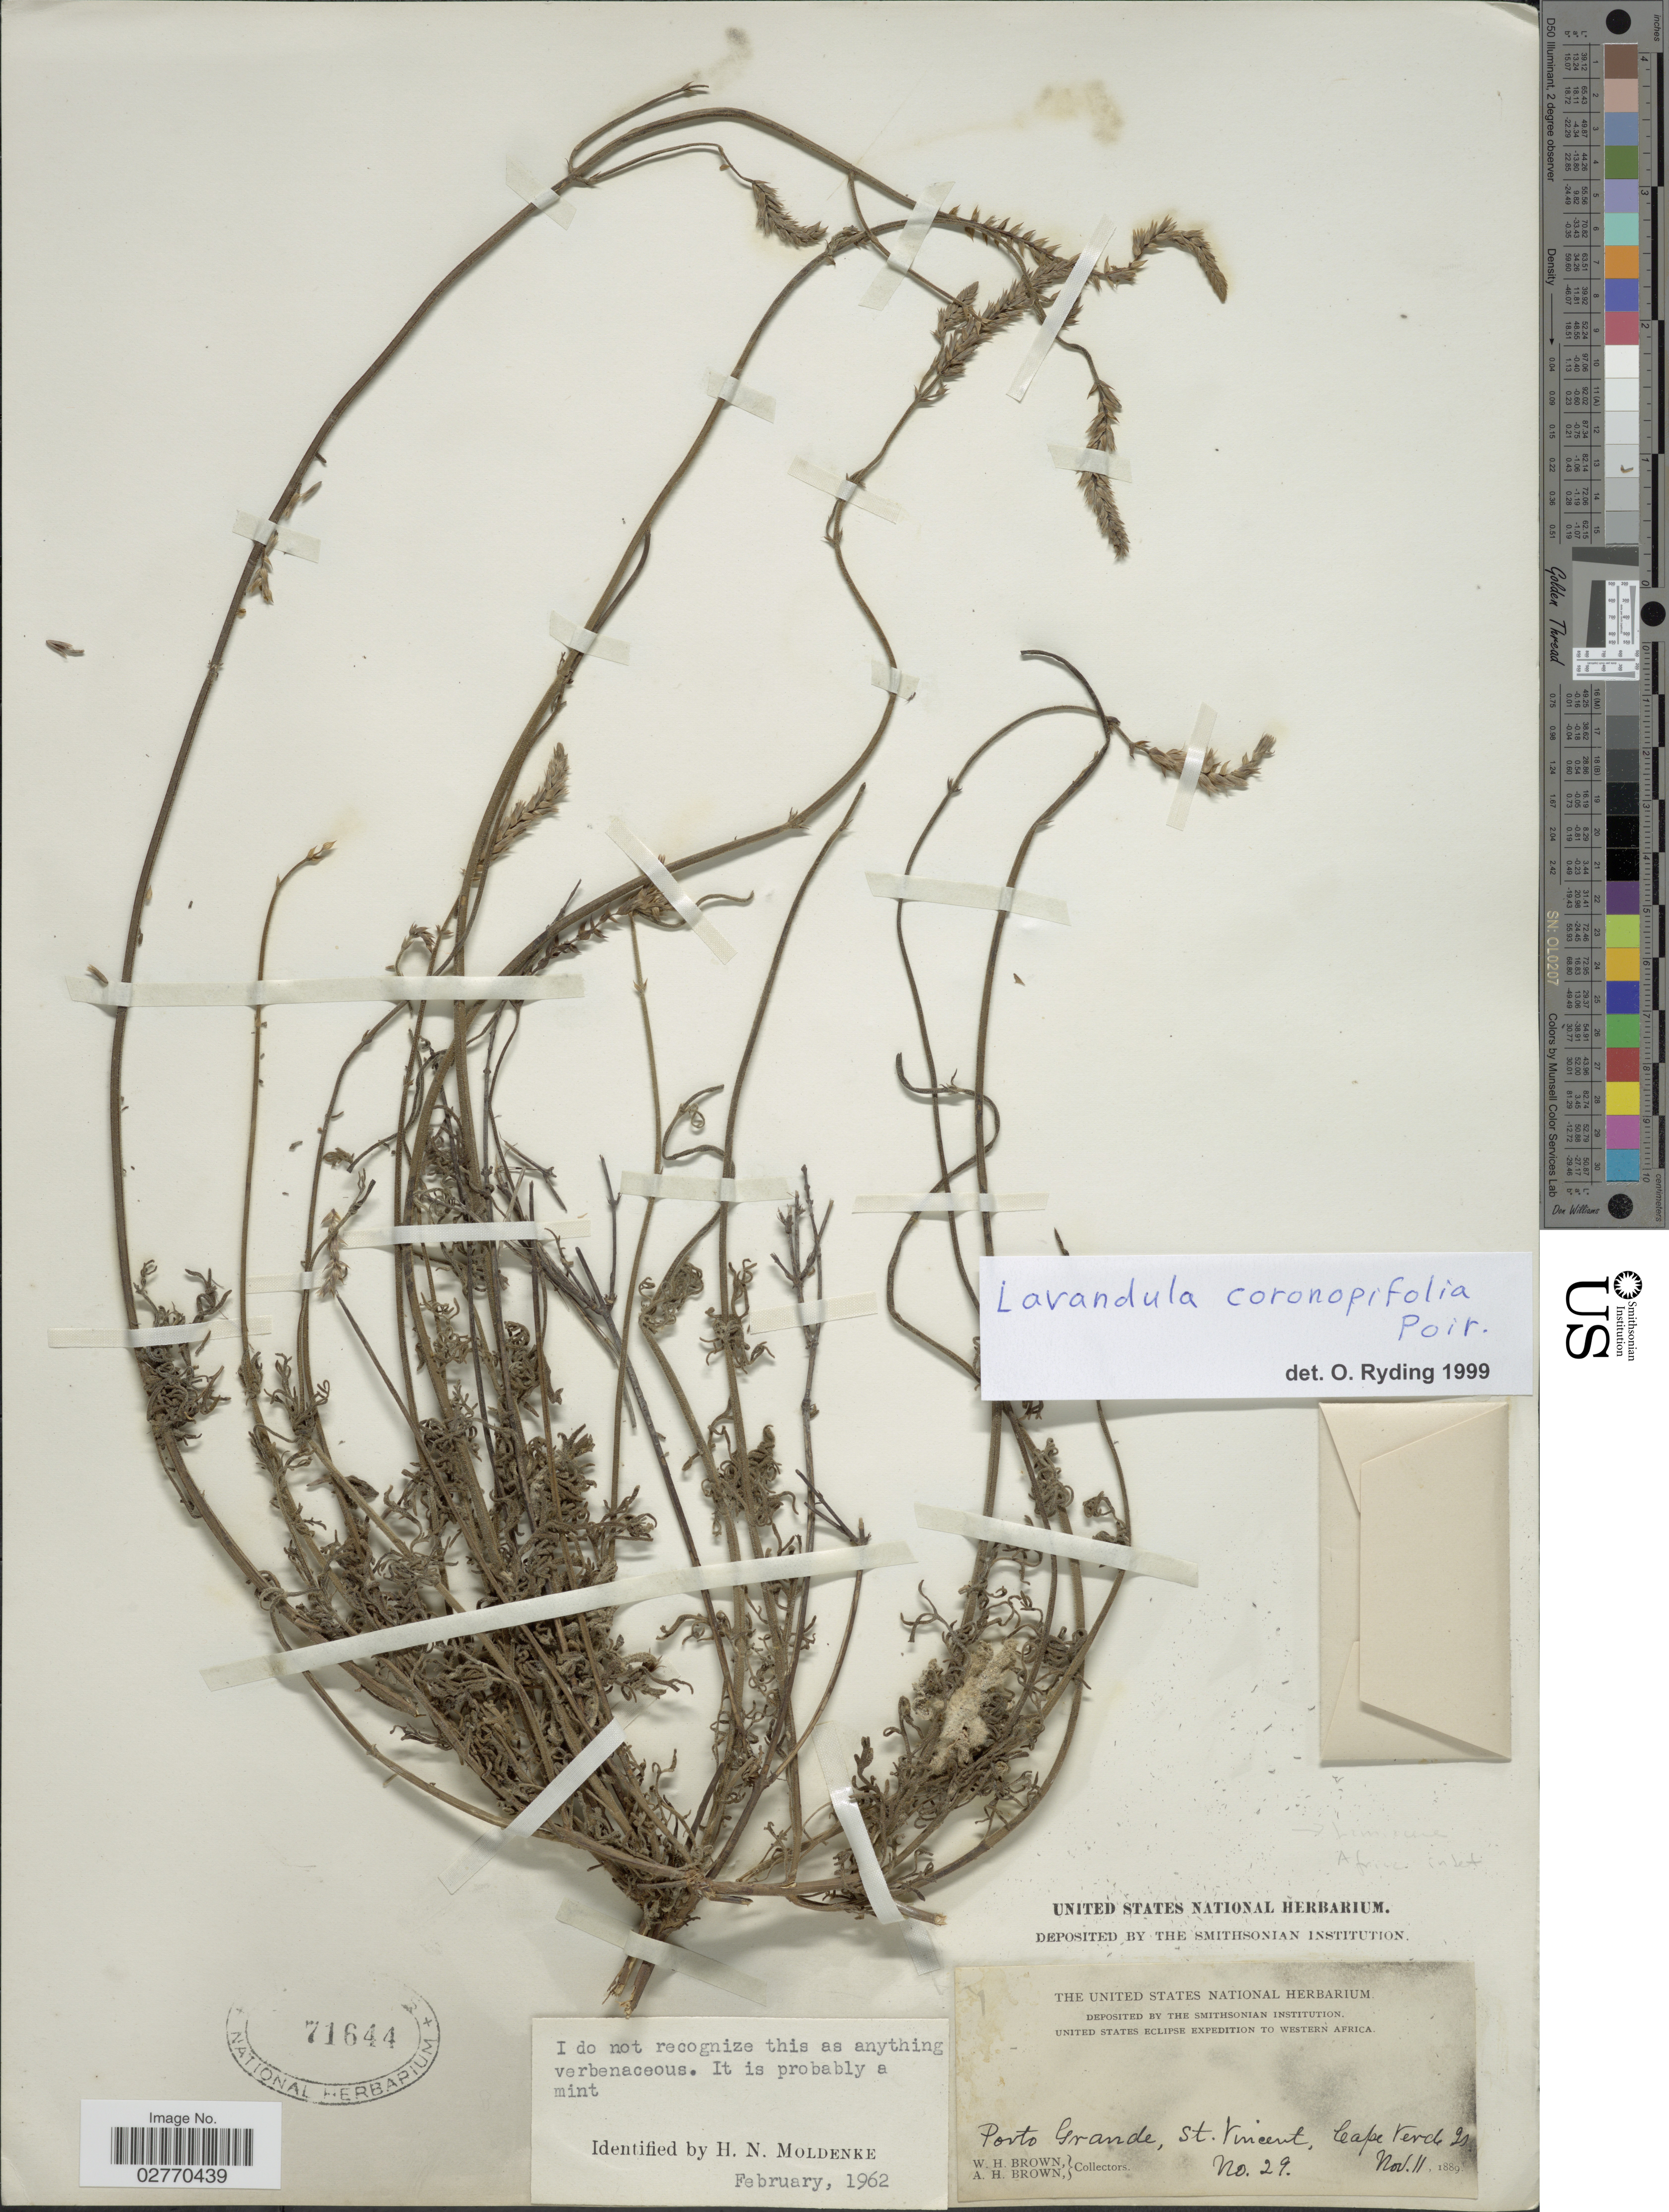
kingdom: Plantae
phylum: Tracheophyta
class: Magnoliopsida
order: Lamiales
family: Lamiaceae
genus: Lavandula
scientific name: Lavandula coronopifolia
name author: Poir.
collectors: W. H. Brown & A. H. Brown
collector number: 29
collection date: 1889-11-11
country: Cape Verde Islands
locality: Western Africa, Porto Grande, St. Vincent.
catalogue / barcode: US 71644